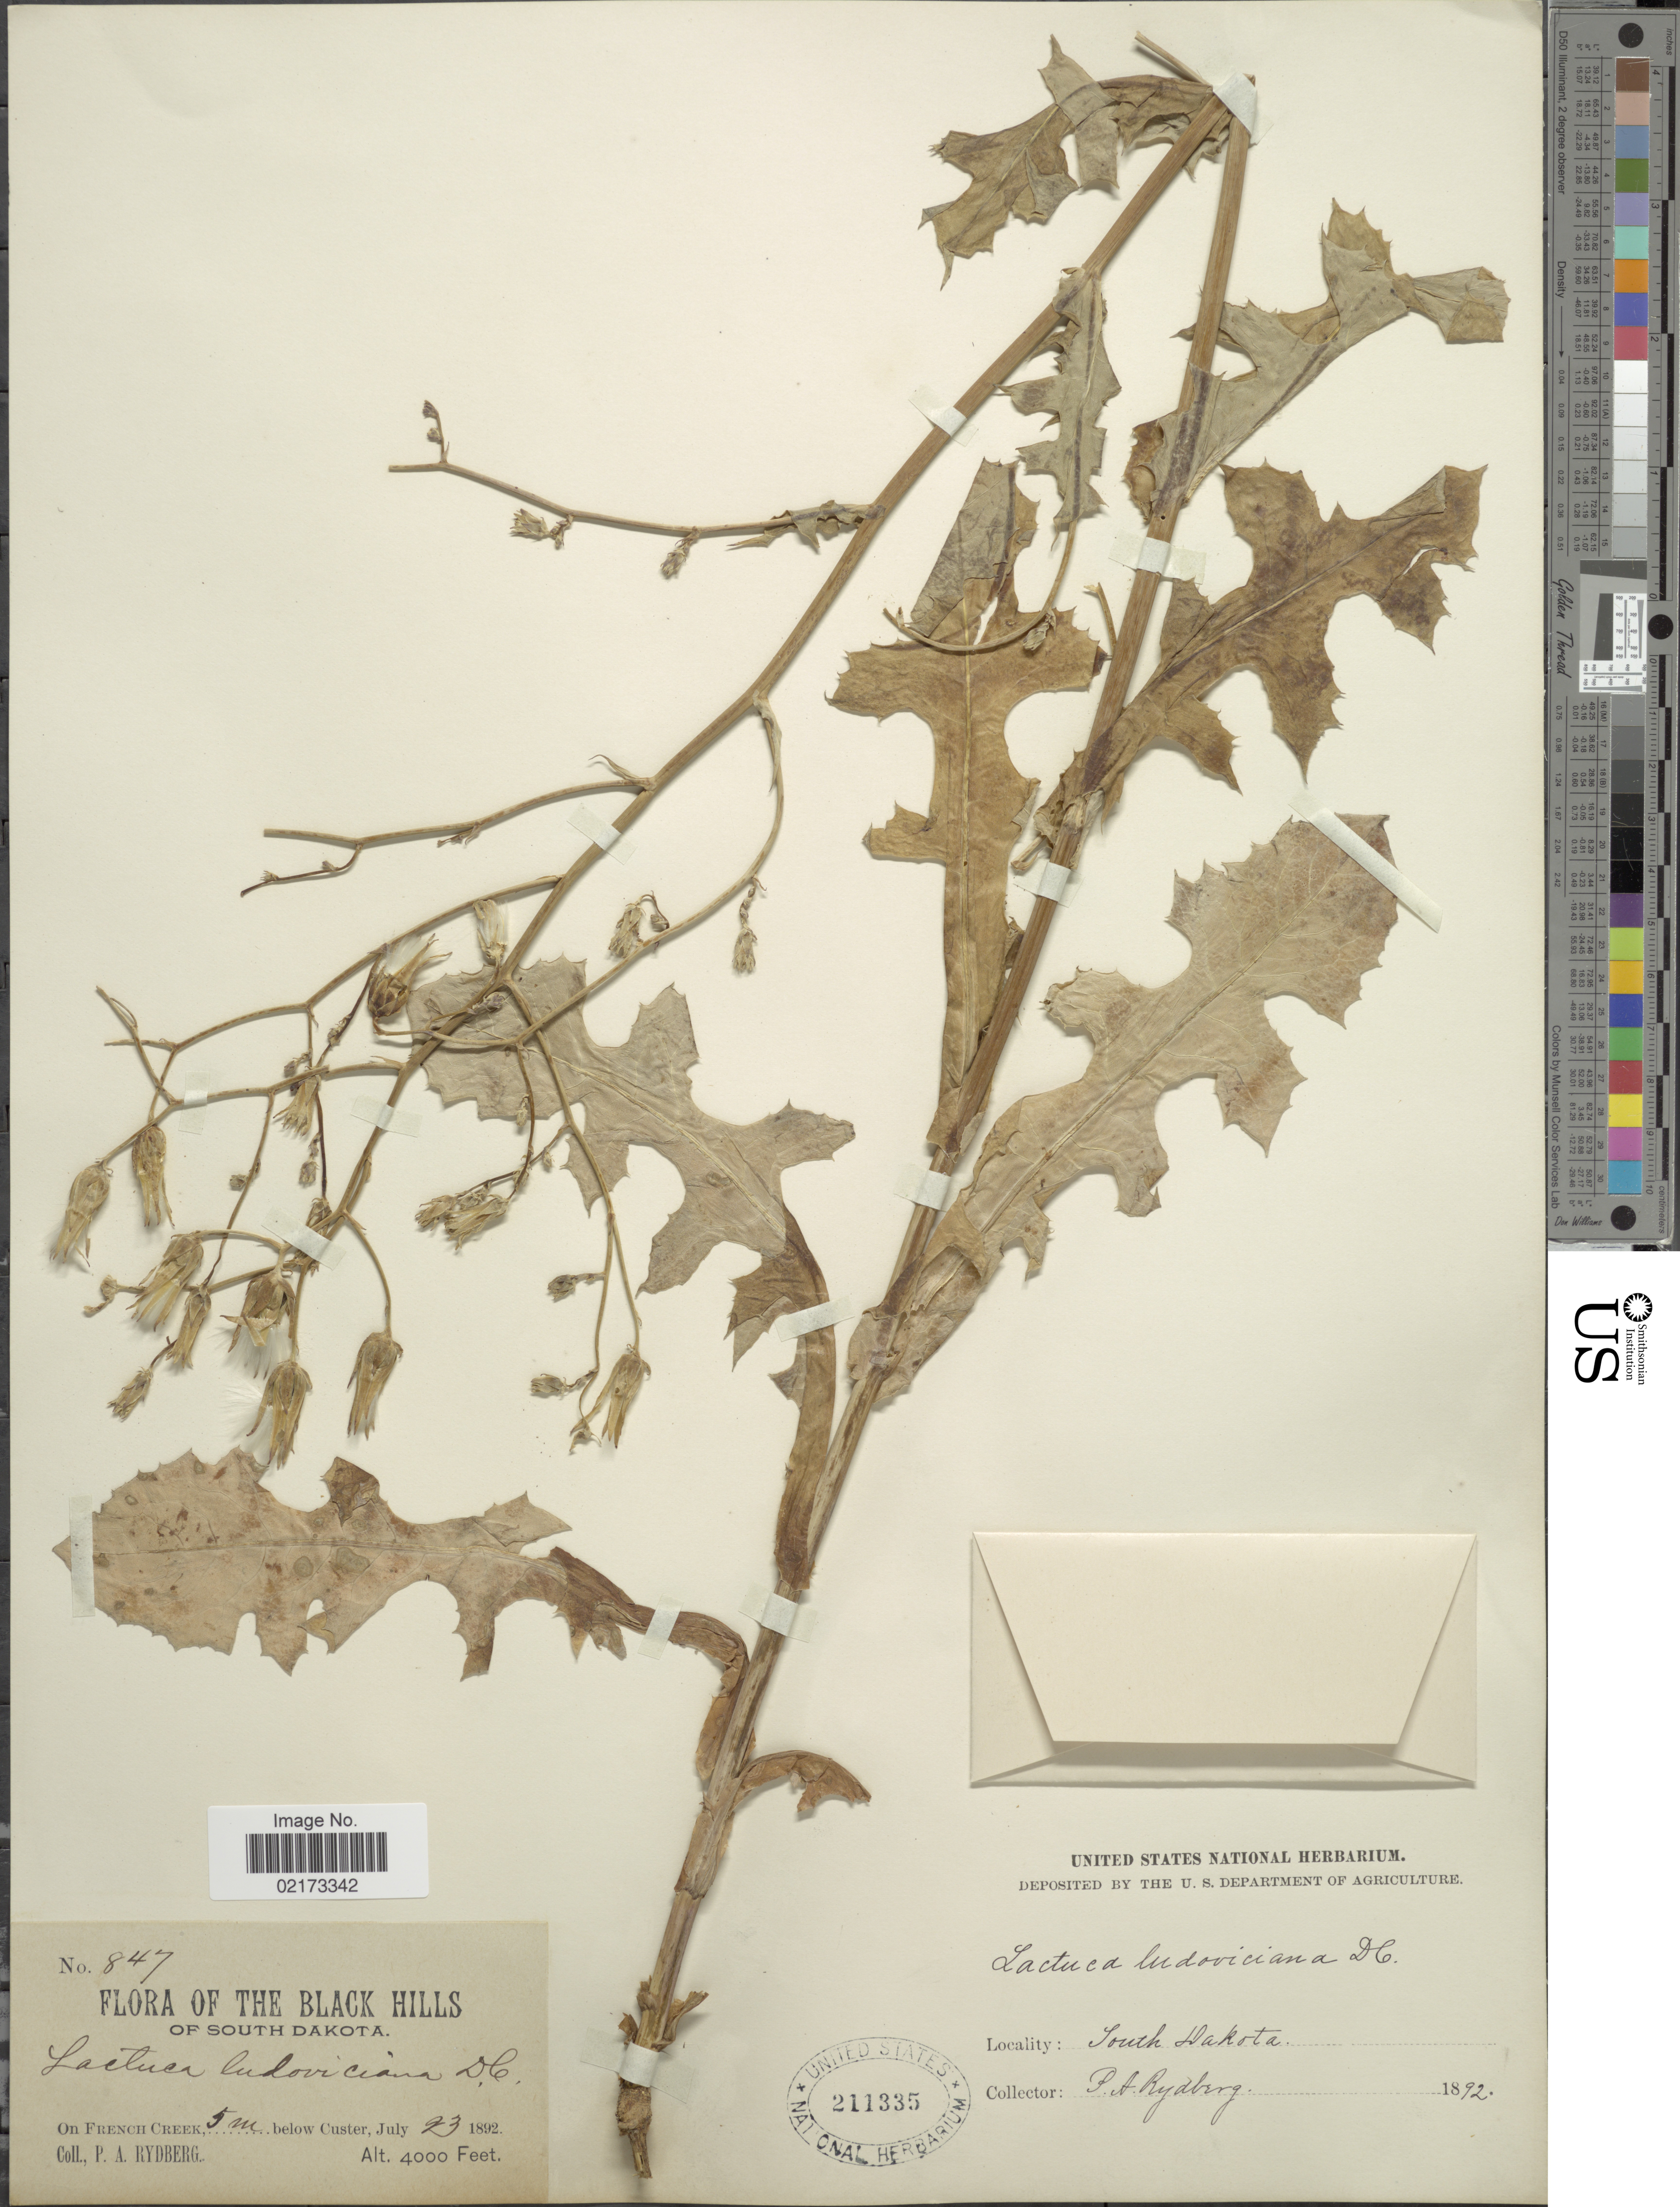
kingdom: Plantae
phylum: Tracheophyta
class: Magnoliopsida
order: Asterales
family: Asteraceae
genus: Lactuca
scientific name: Lactuca ludoviciana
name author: (Nutt.) Riddell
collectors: P. A. Rydberg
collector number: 847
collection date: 1892-07-23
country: United States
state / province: South Dakota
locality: The Black Hills of South Dakota, French Creek, 5 m. below Custer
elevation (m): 1219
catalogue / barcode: US 211335